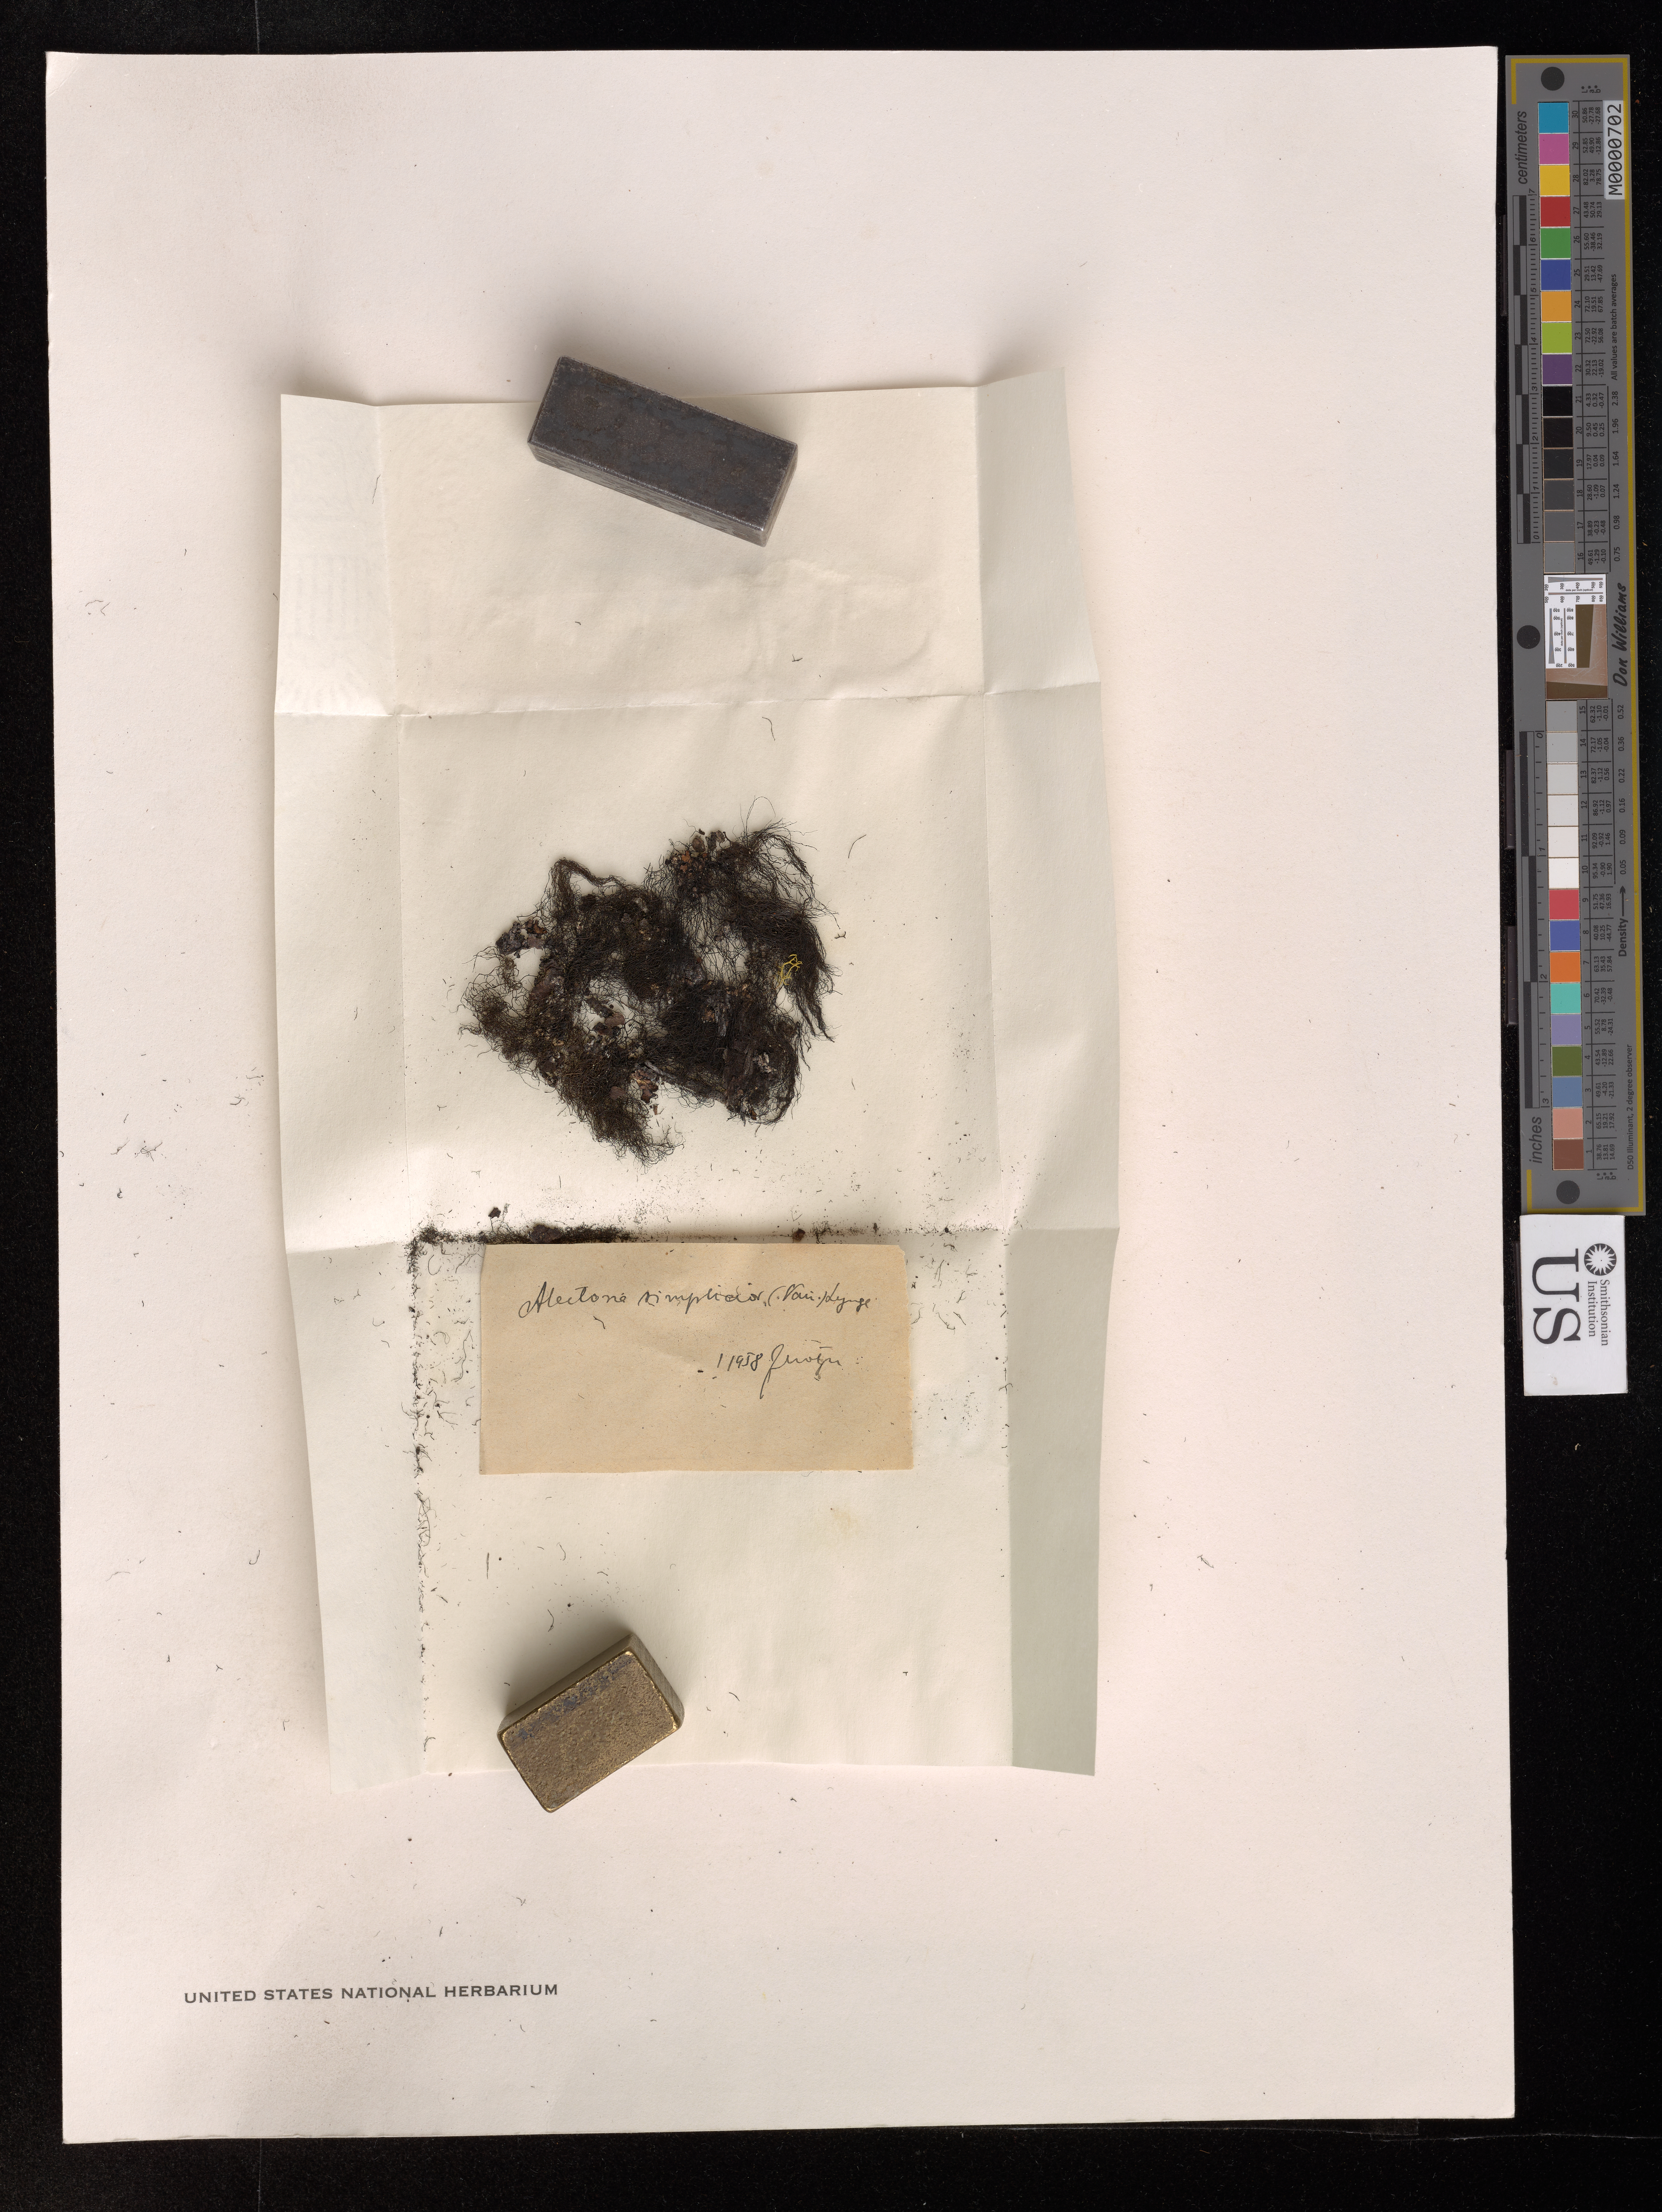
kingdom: Fungi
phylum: Ascomycota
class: Lecanoromycetes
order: Lecanorales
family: Parmeliaceae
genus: Bryoria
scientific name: Bryoria pseudofuscescens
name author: (Gyeln.) Brodo & D. Hawksw.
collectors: H. A. Imshaug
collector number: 6841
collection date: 1950-07-12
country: Canada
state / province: Alberta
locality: Rocky Mts. Banff National Park, Larch Valley.